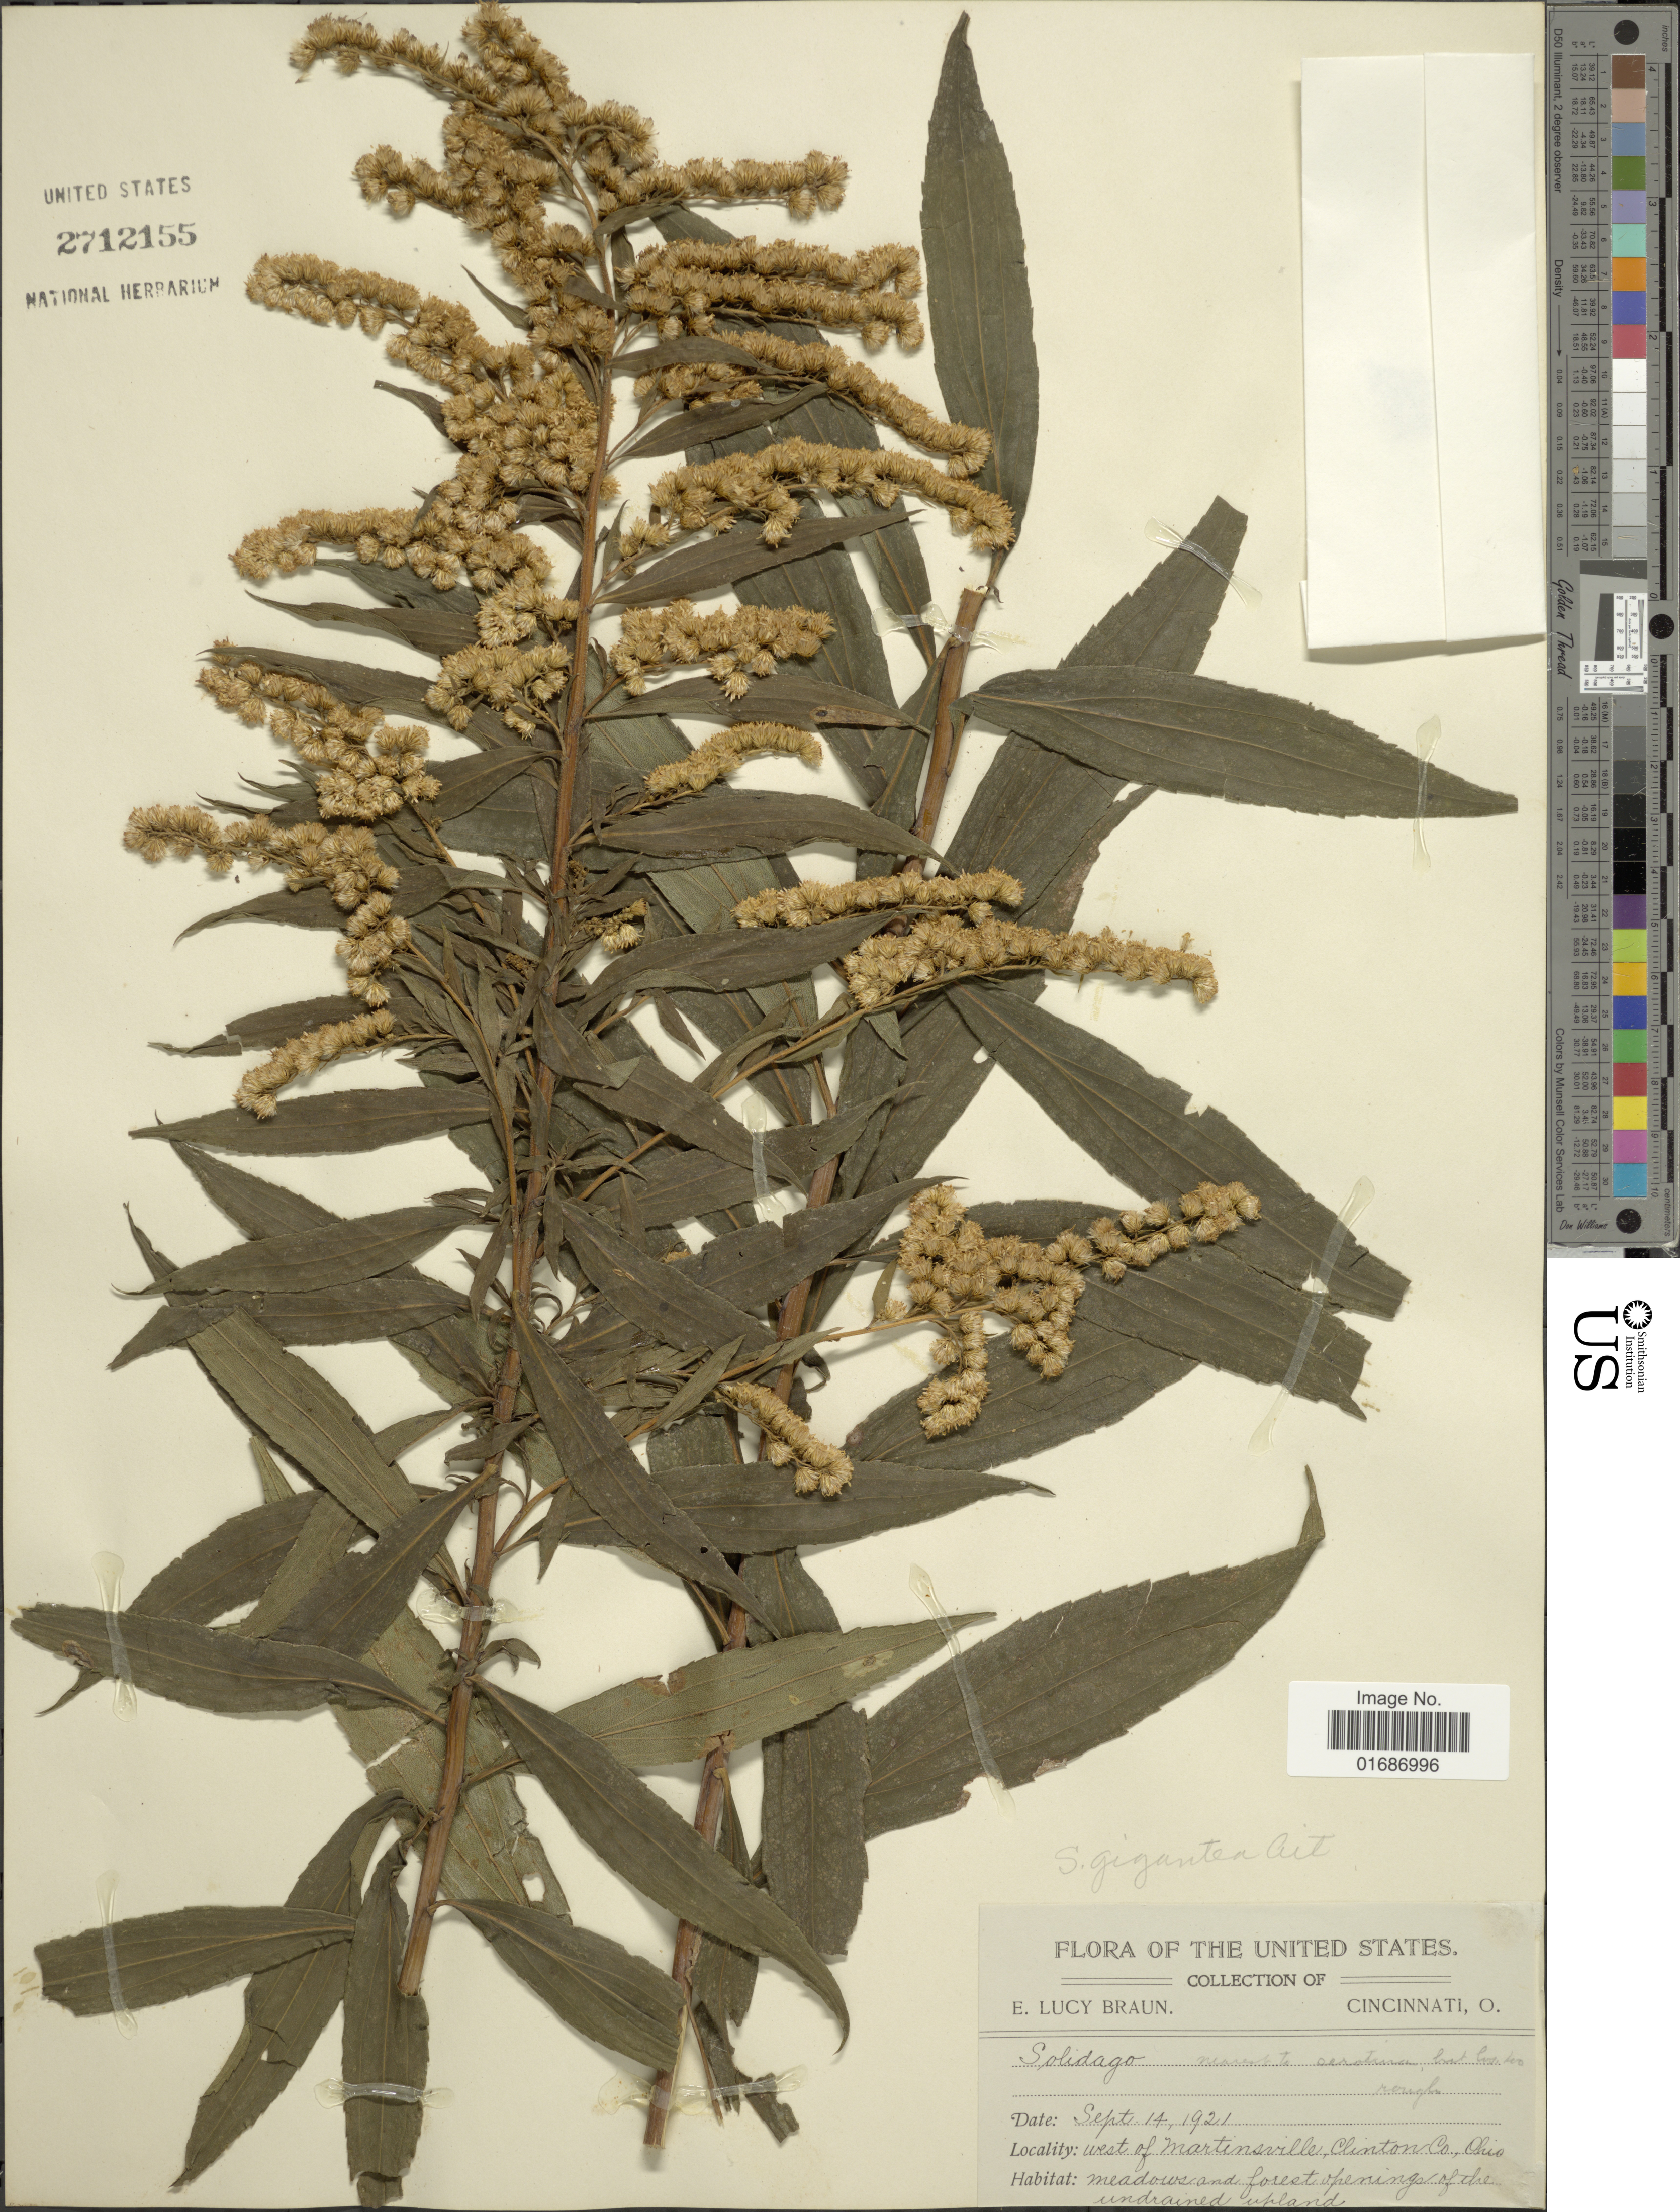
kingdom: Plantae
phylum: Tracheophyta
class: Magnoliopsida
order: Asterales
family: Asteraceae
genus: Solidago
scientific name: Solidago gigantea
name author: Aiton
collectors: E. L. Braun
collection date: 1921-09-14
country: United States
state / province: Ohio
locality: West of Martinsville, Clinton Co. Onhio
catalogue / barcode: US 2812155